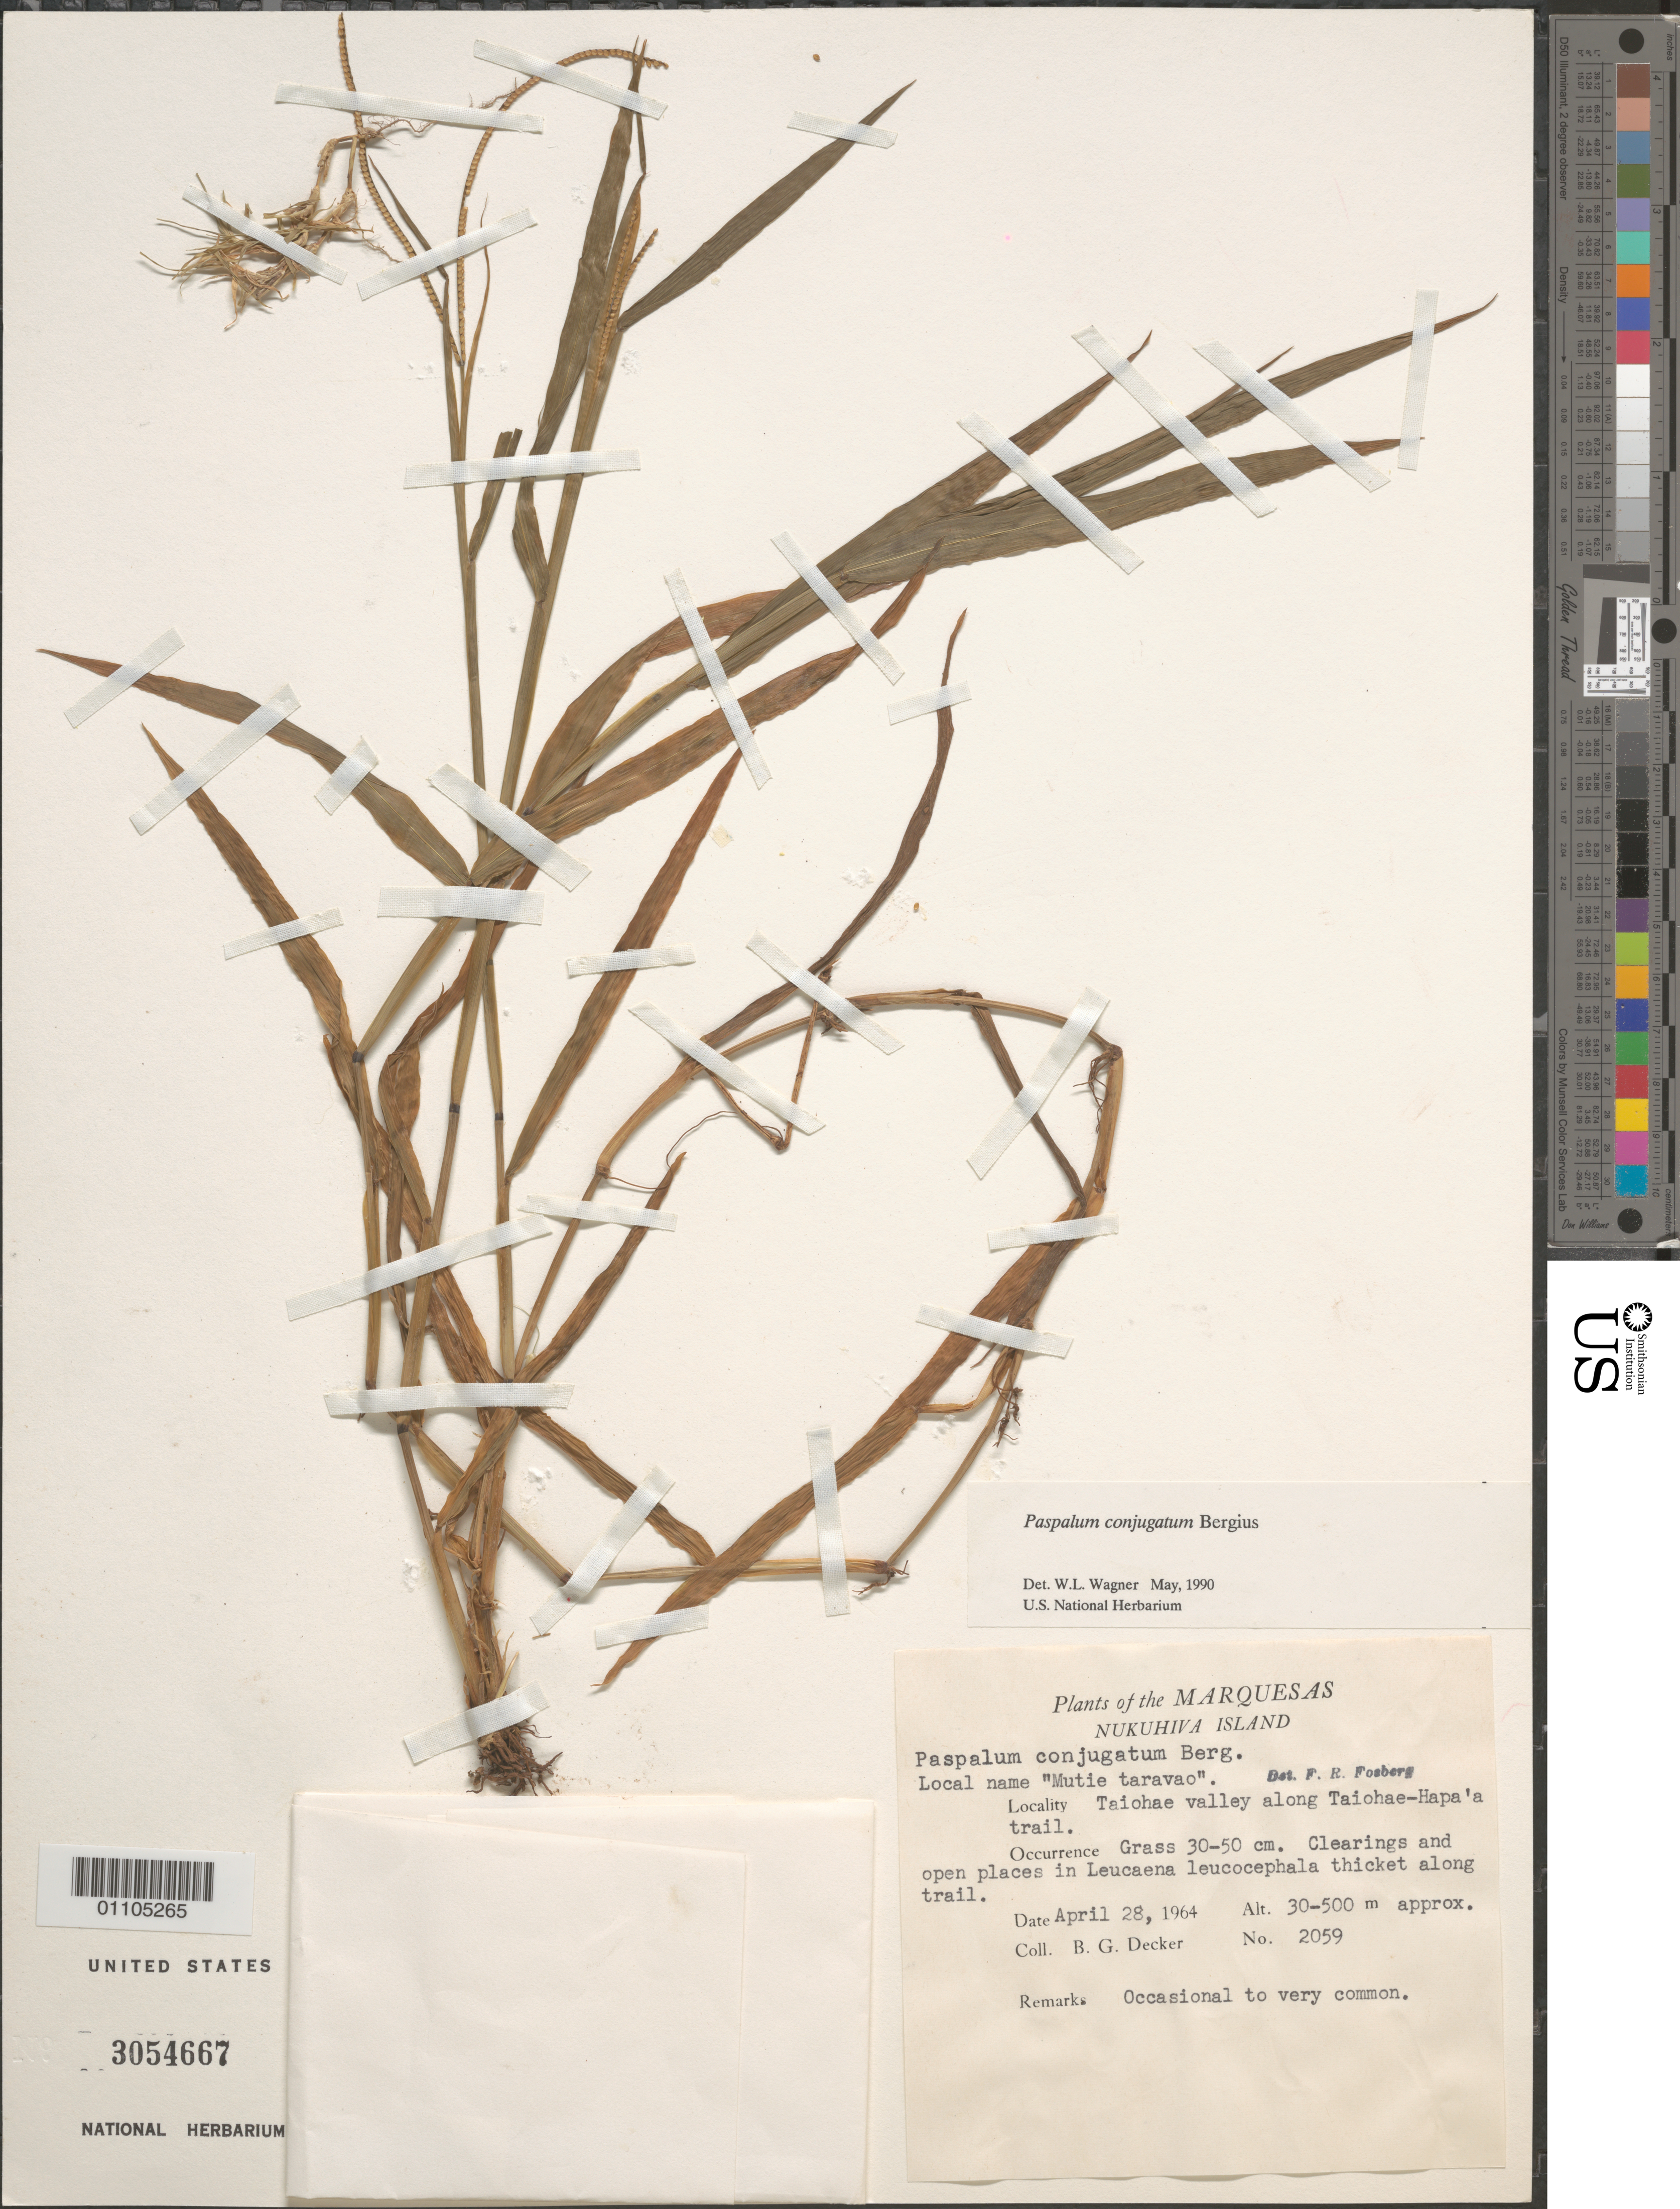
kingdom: Plantae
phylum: Tracheophyta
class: Liliopsida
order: Poales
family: Poaceae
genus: Paspalum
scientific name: Paspalum conjugatum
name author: P.J. Bergius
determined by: Wagner, W. L., (BOT), Smithsonian Institution - National Museum of Natural History (UNITED STATES)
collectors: B. G. Decker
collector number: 2059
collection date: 1964-04-28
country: French Polynesia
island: Nuku Hiva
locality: Taiohae Valley along Taiohae-Hapa'a Trail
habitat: Clearings and open places in Leucaena leucocephala thicket along trail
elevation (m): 30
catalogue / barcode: US 3054667